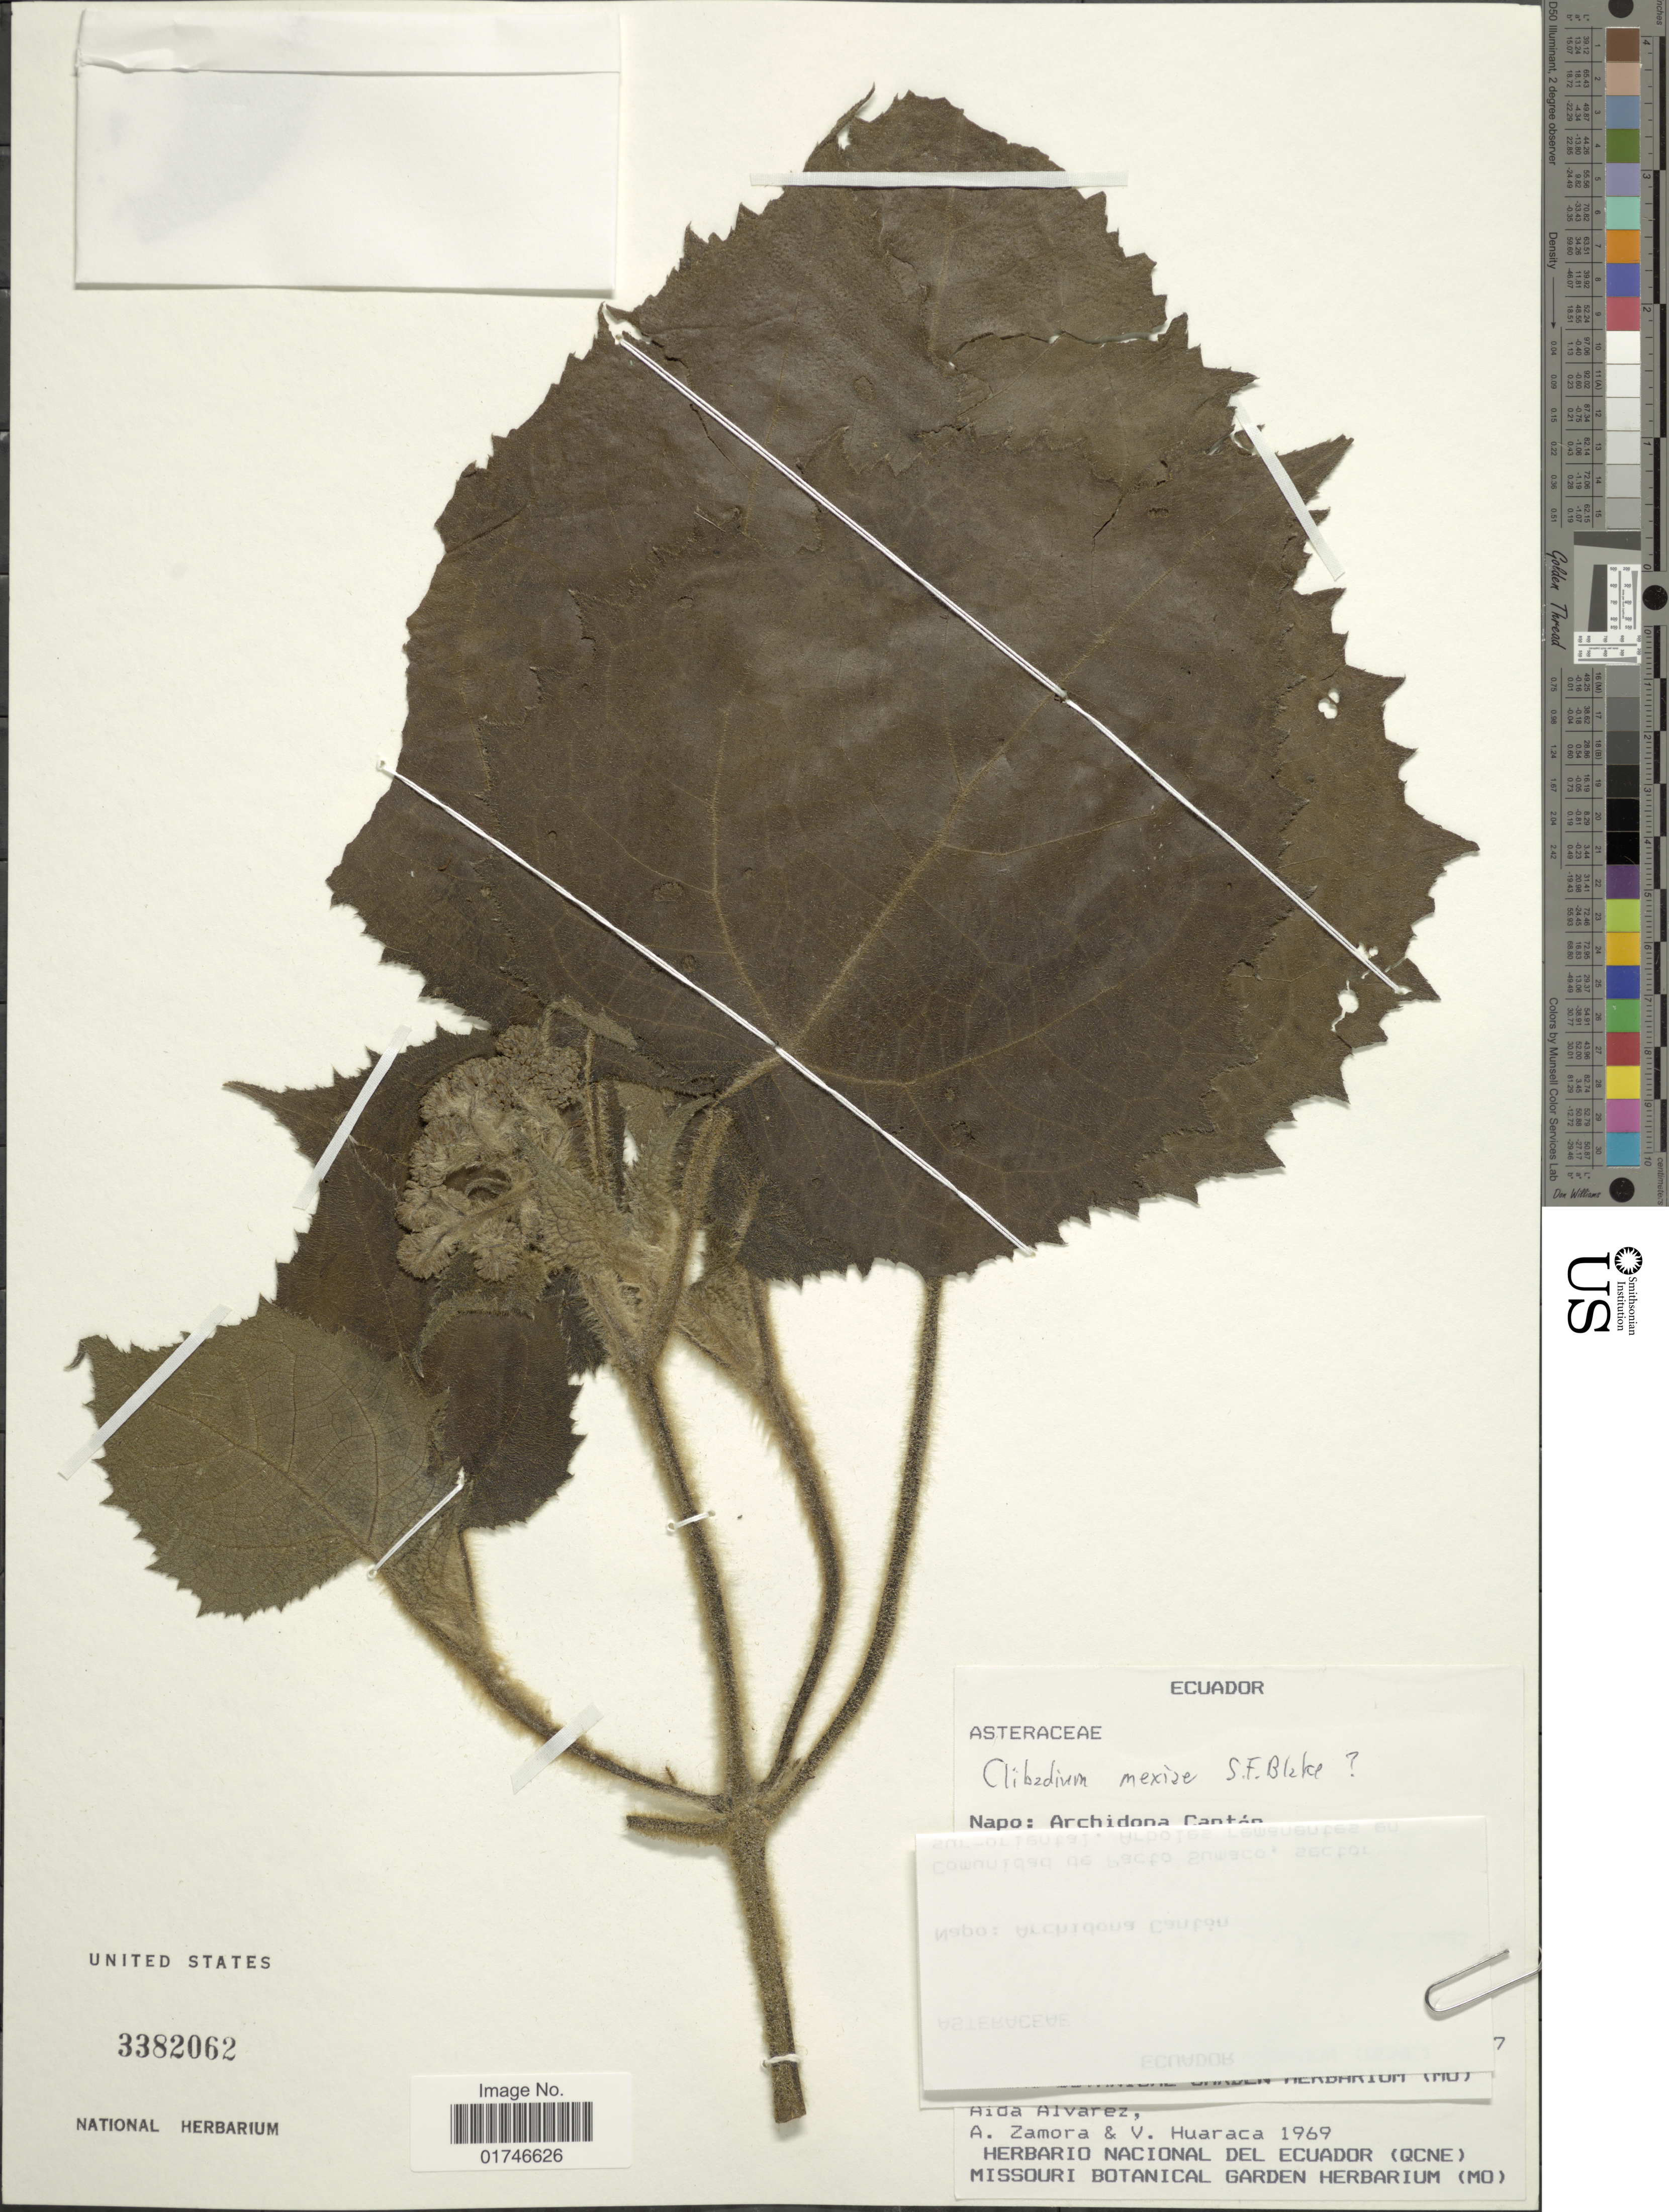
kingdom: Plantae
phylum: Tracheophyta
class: Magnoliopsida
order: Asterales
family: Asteraceae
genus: Clibadium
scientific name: Clibadium mexiae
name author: S.F. Blake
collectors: A. Alvarez, A. Zamora & V. Huaraca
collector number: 1969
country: Ecuador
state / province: Napo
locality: Napo; Archidona Canton. [illegible text].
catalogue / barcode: US 3382062